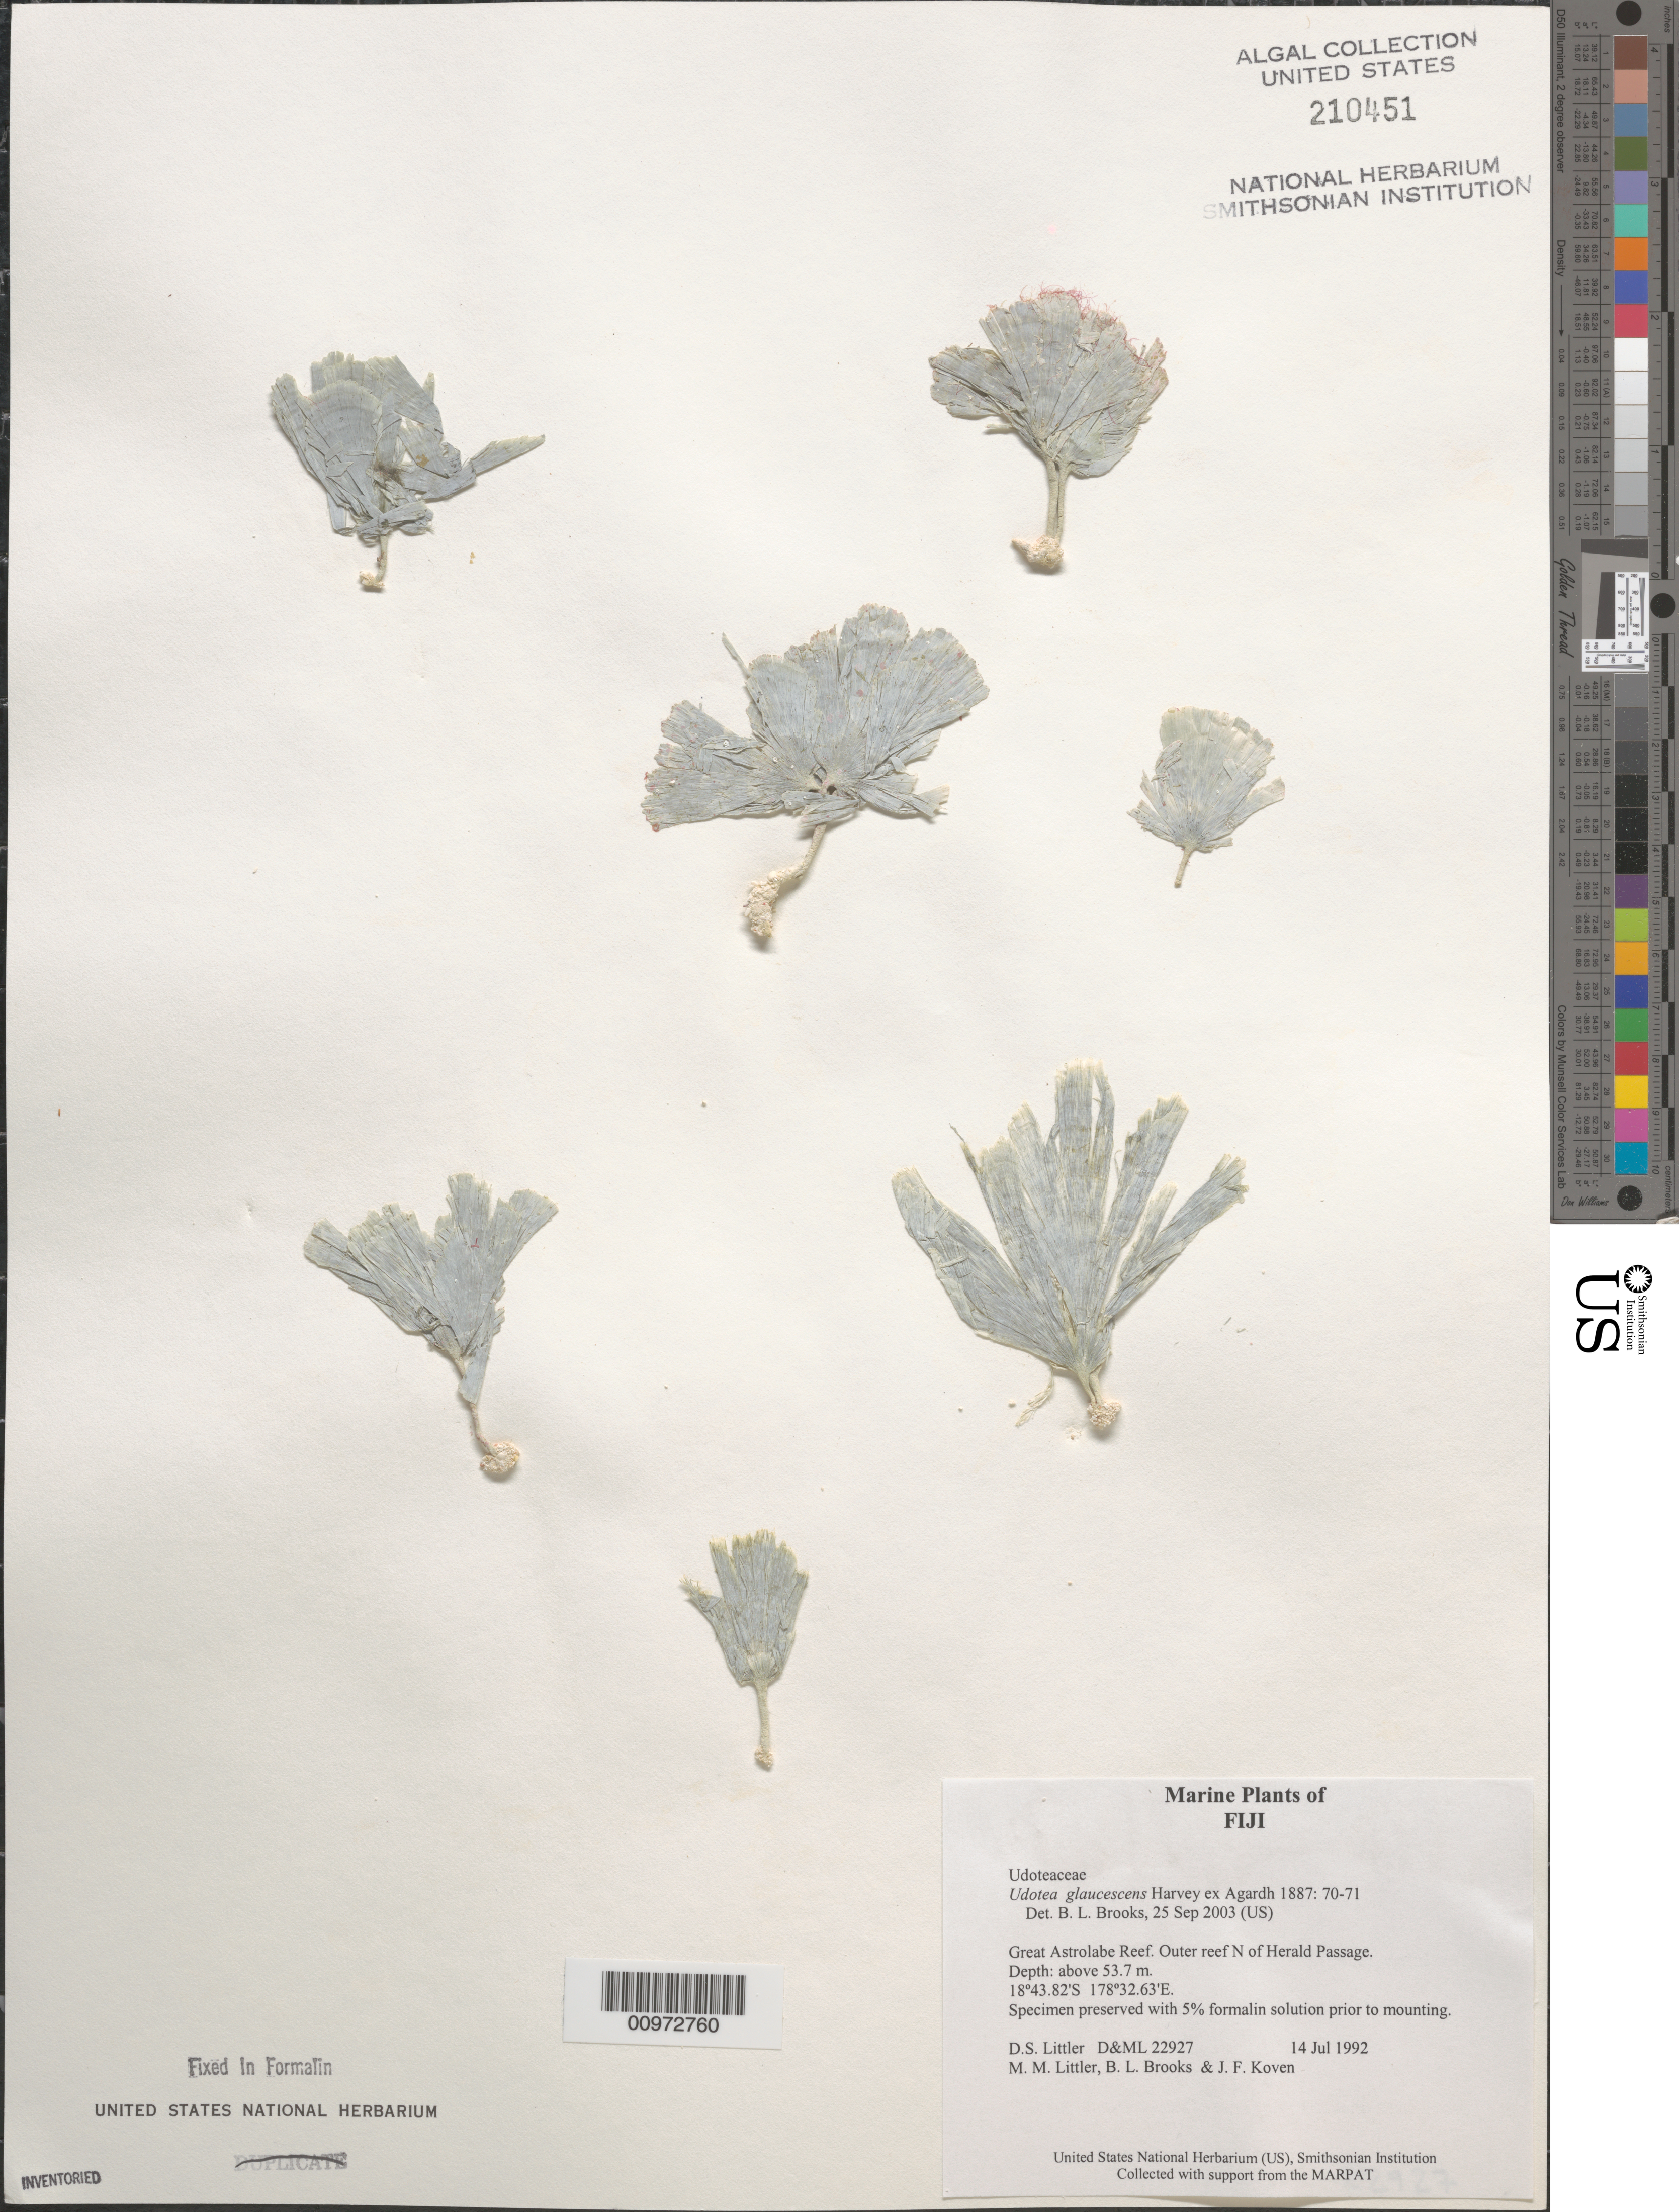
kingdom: Plantae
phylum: Chlorophyta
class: Ulvophyceae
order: Bryopsidales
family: Udoteaceae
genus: Udotea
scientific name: Udotea glaucescens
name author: Harv. ex J. Agardh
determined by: Brooks, B. L., (BOT), Smithsonian Institution - National Museum of Natural History (UNITED STATES)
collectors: D. S. Littler, M. M. Littler, B. Brooks & J. Koven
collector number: D&ML 22927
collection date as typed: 14 Jul 1992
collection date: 1992-07-14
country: Fiji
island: Great Astrolabe Reef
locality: Great Astrolabe Reef, outer reef north of Herald Passage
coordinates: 18 43.82'S, 178 32.63'E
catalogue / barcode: US 210451